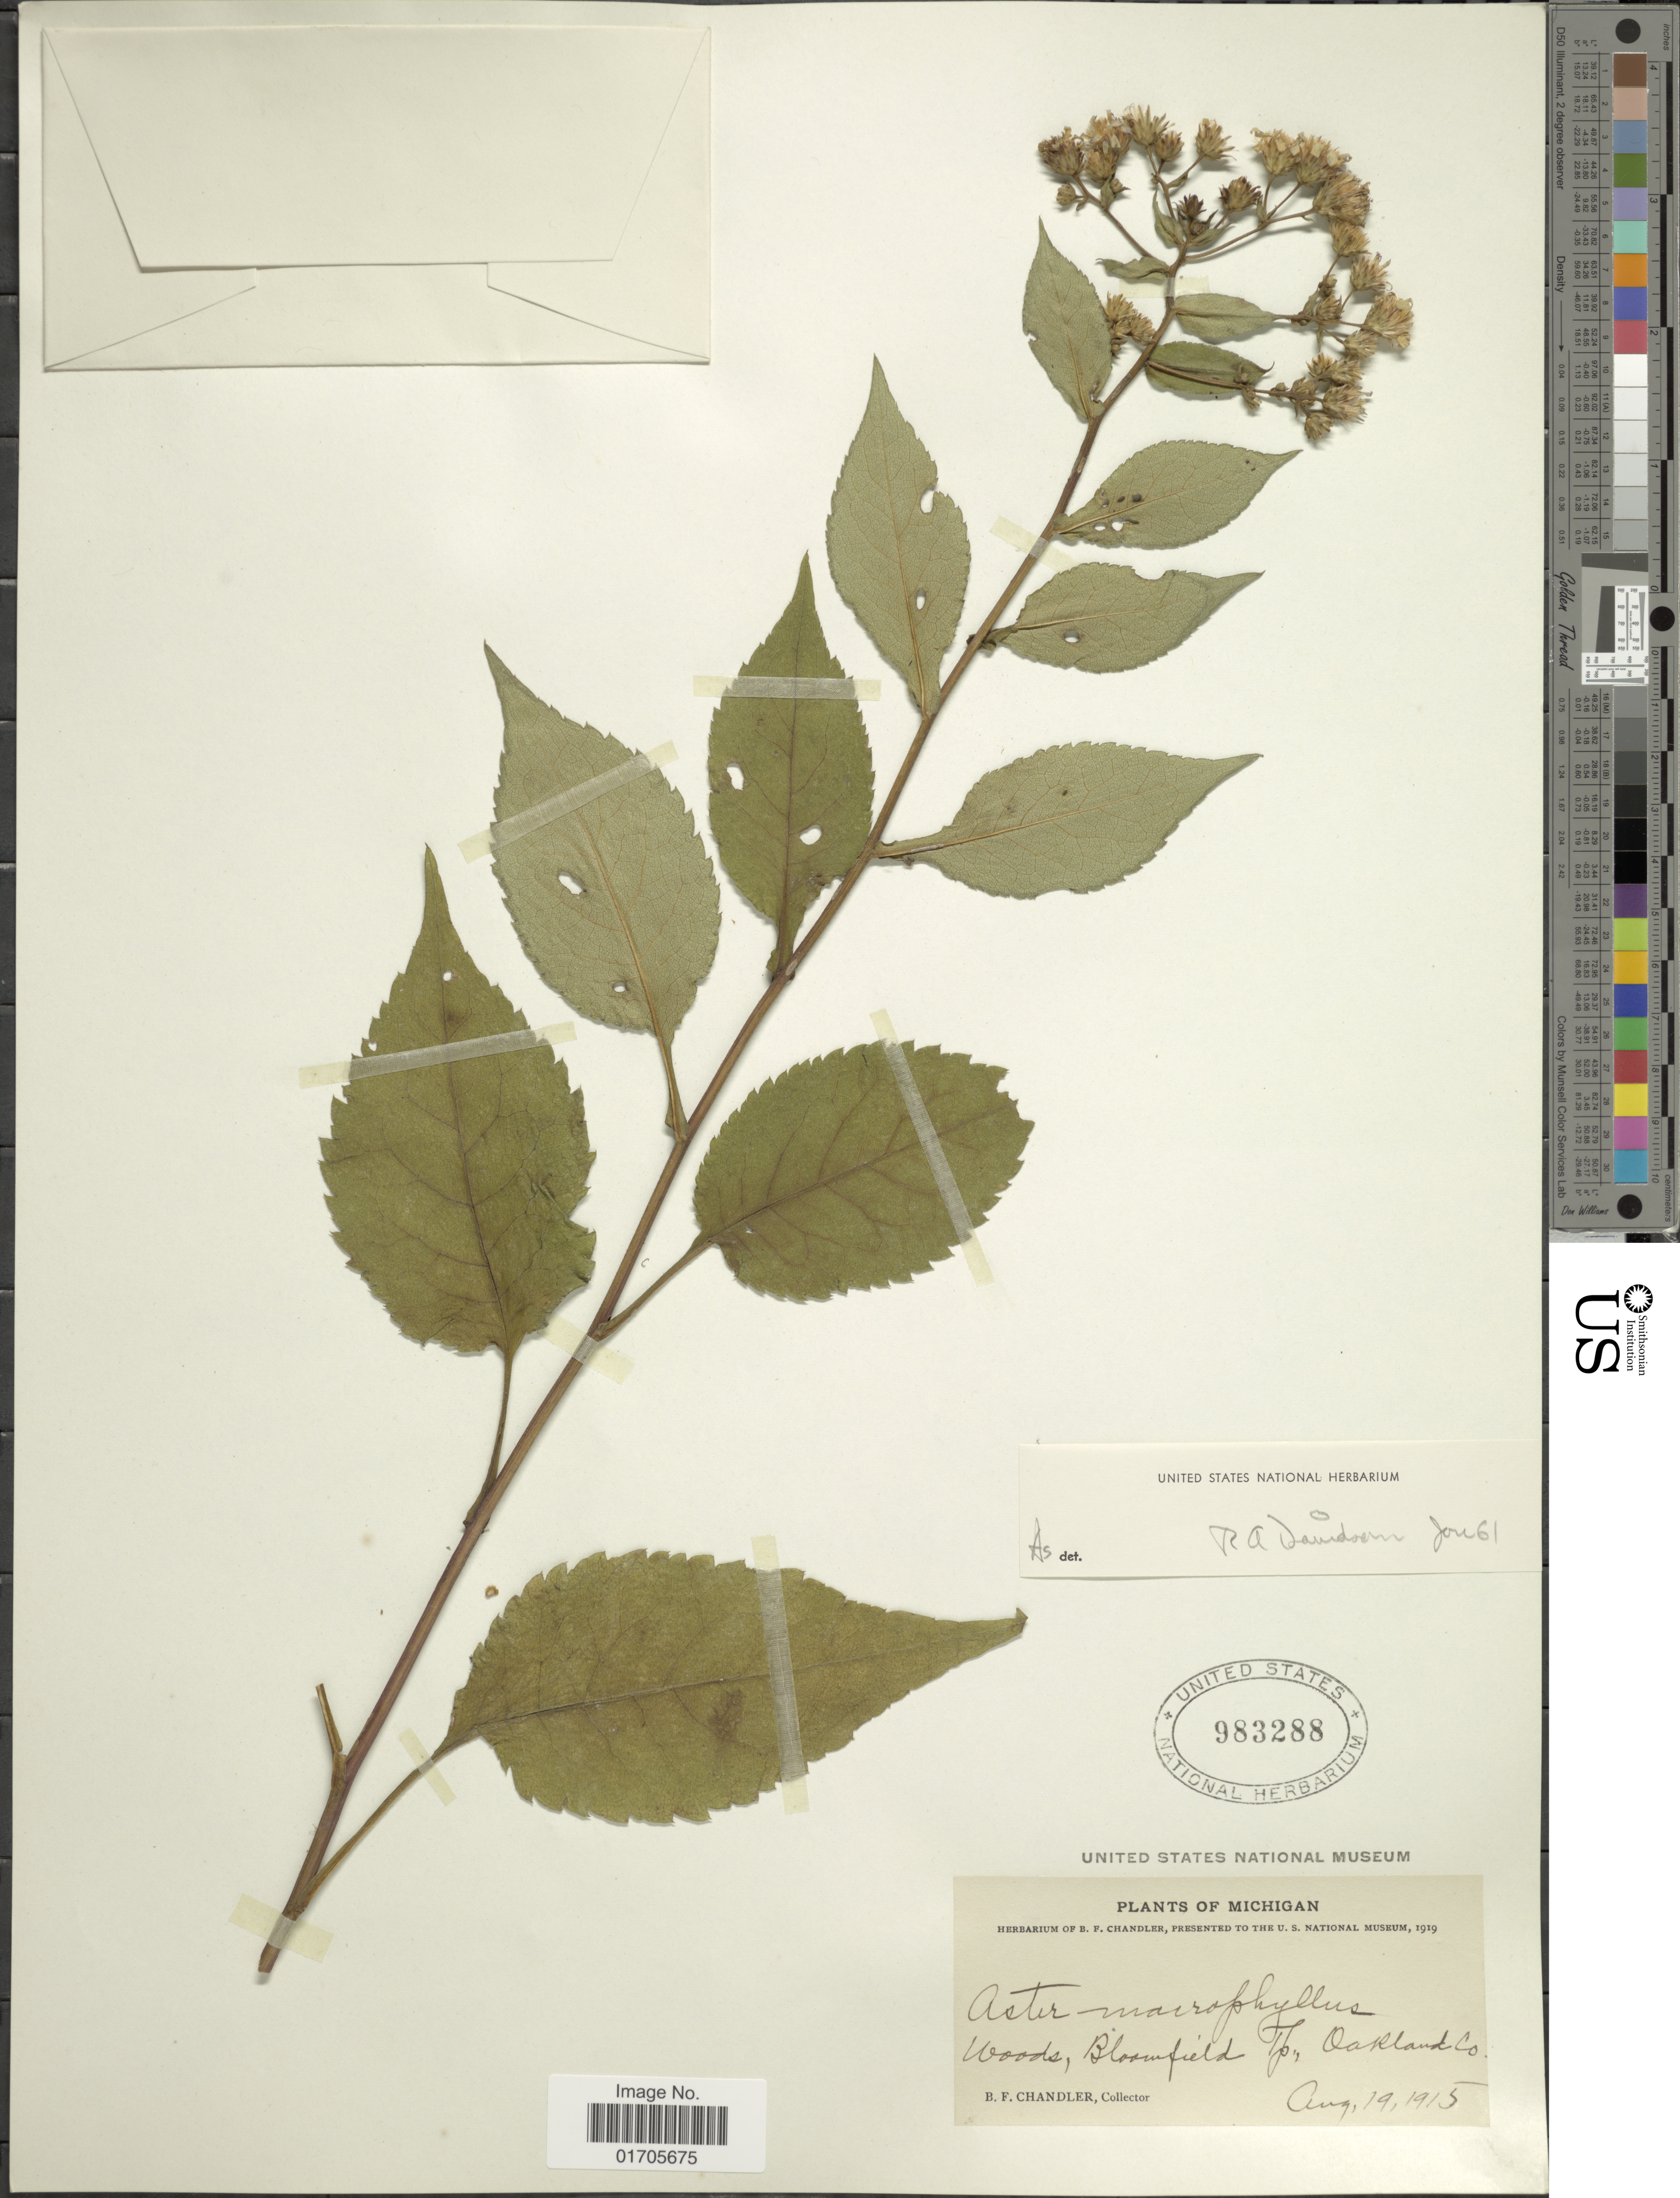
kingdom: Plantae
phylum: Tracheophyta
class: Magnoliopsida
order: Asterales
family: Asteraceae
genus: Eurybia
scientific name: Eurybia macrophylla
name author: (L.) Cass.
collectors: B. F. Chandler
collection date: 1915-08-19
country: United States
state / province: Michigan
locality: Michigan. Woods, Bloomfield Tp., Oakland Co.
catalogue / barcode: US 983288